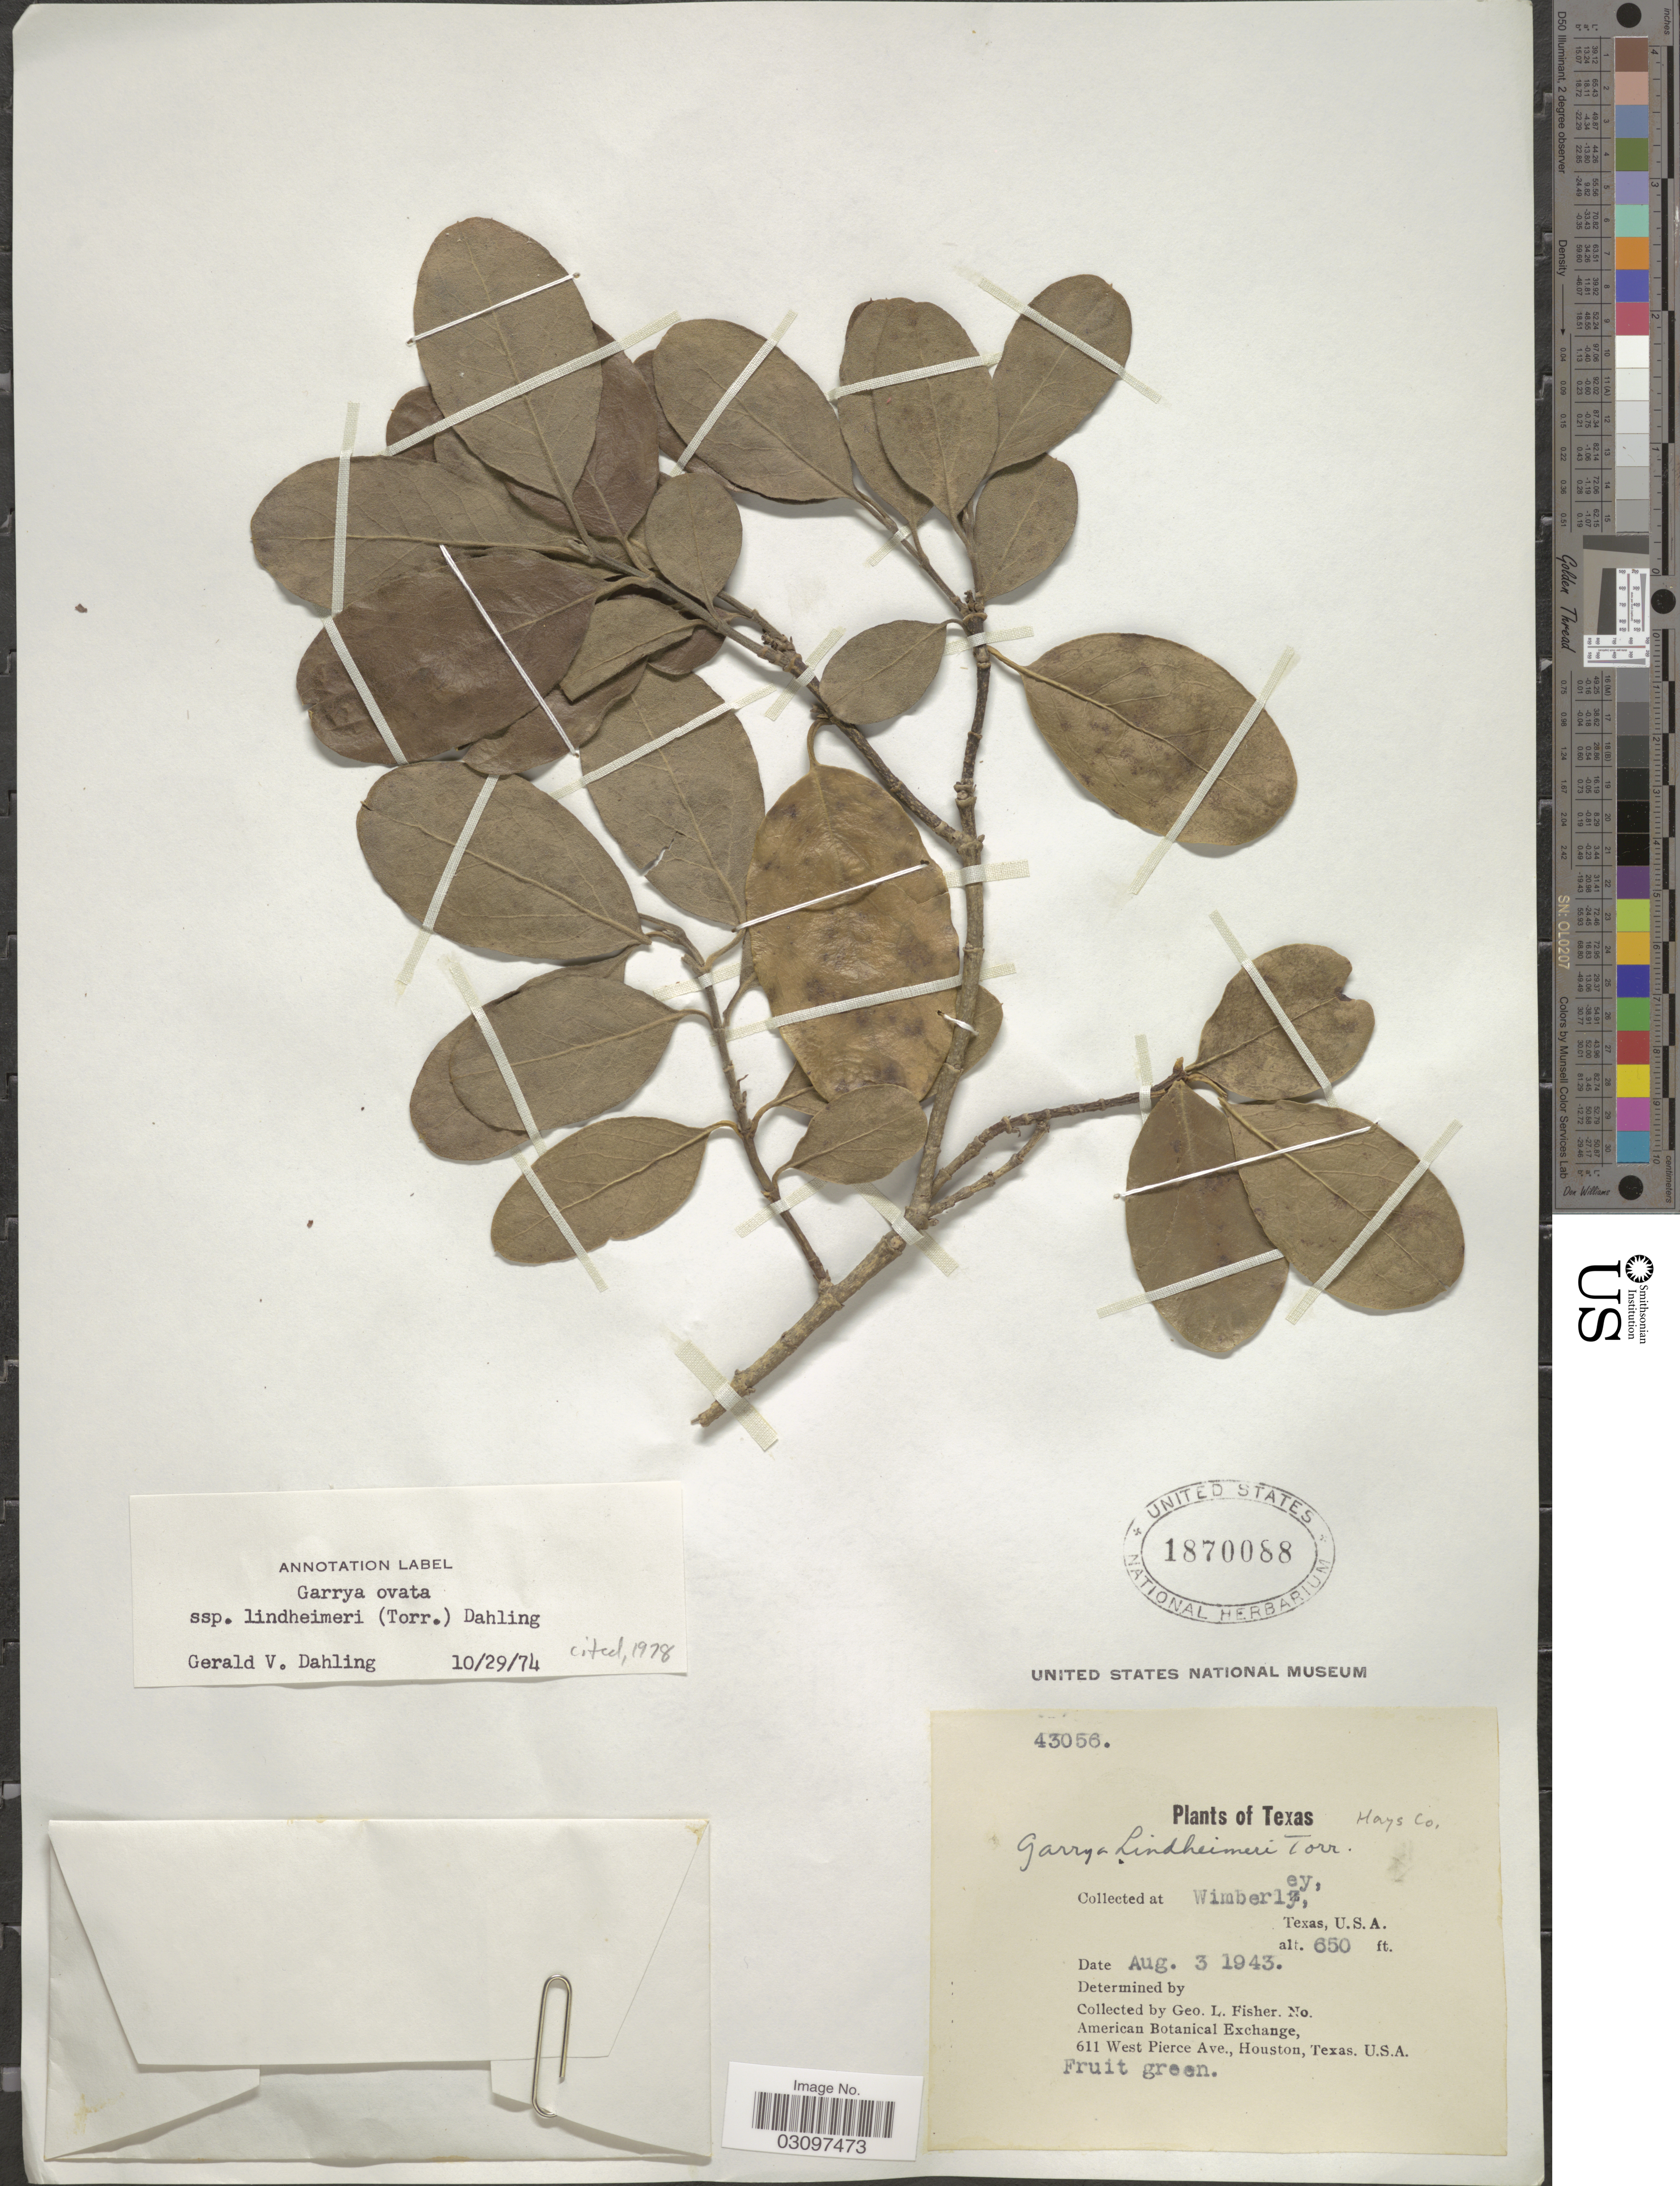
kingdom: Plantae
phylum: Tracheophyta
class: Magnoliopsida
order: Garryales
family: Garryaceae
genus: Garrya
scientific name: Garrya ovata subsp. lindheimeri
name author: (Torr.) Dahling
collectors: G. L. Fisher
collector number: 43056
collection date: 1943-08-03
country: United States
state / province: Texas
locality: Hays Co, Wimberley.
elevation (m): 198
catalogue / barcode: US 1870088